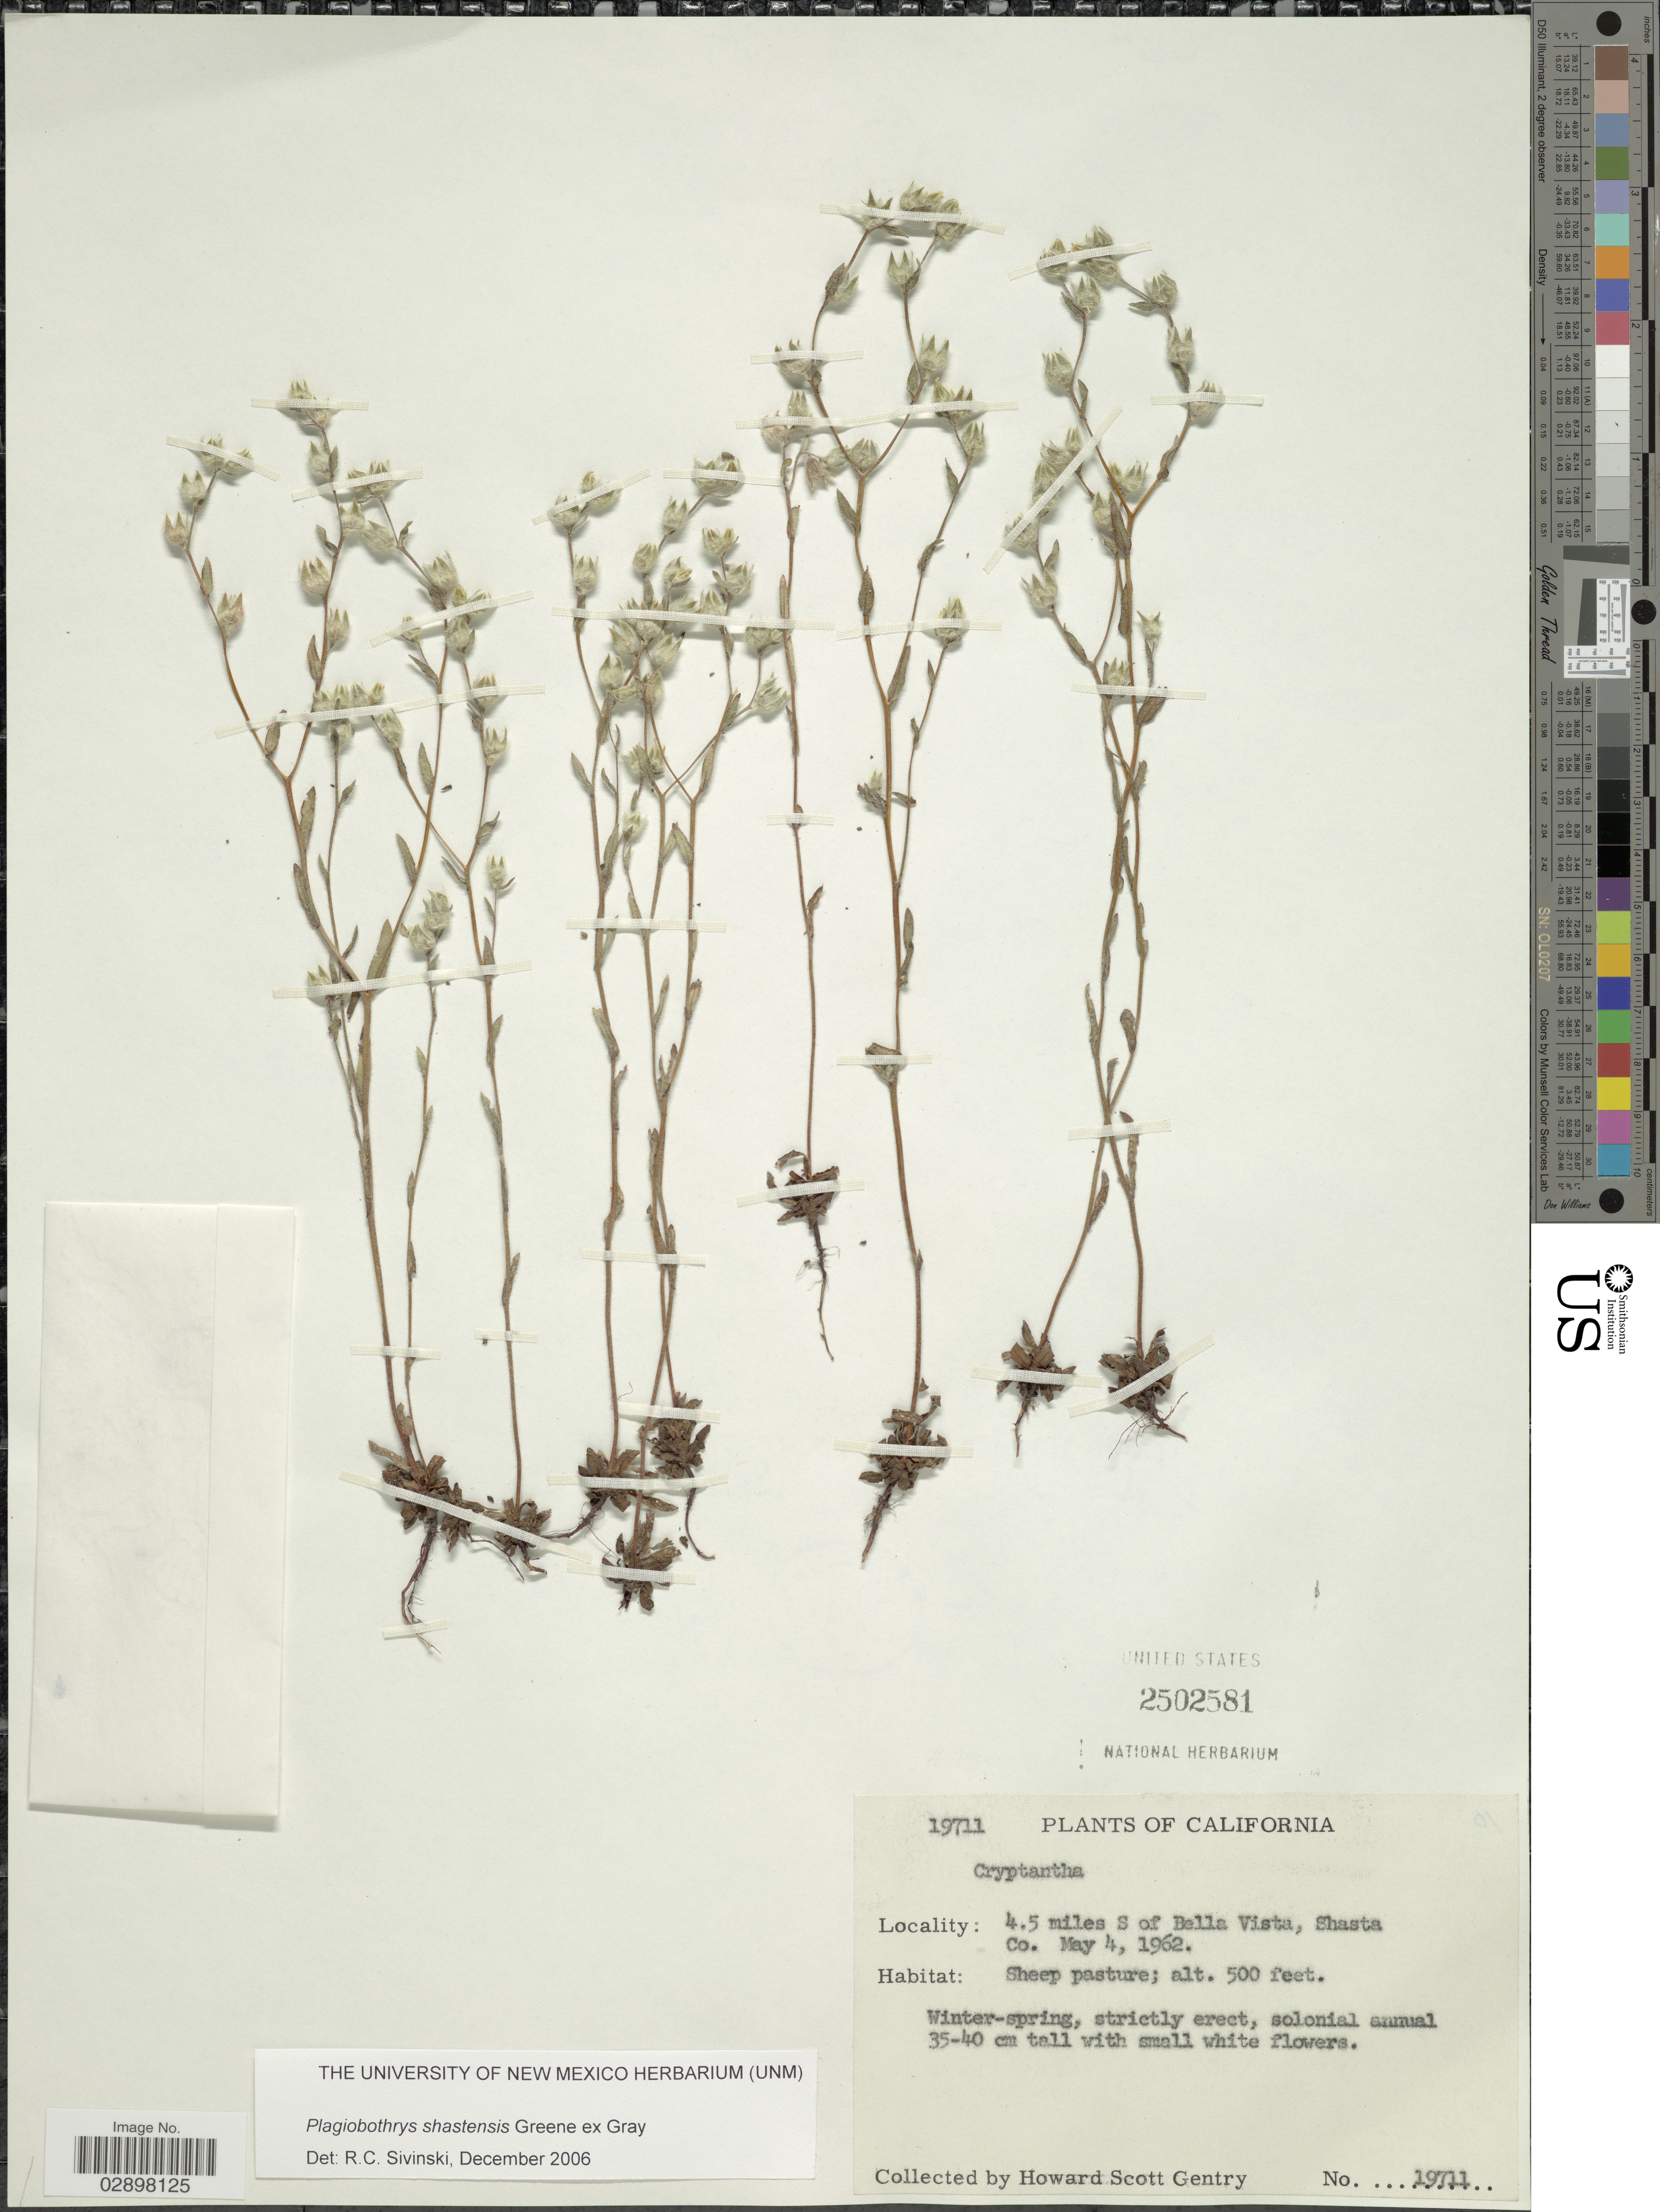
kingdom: Plantae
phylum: Tracheophyta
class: Magnoliopsida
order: Boraginales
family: Boraginaceae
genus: Plagiobothrys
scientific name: Plagiobothrys shastensis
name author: Greene ex A. Gray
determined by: Sivinski, R. C.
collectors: H. S. Gentry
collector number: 19711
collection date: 1962-05-04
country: United States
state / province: California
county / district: Shasta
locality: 4.5 miles S of Bella Vista, Shasta Co.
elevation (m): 152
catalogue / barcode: US 2502581